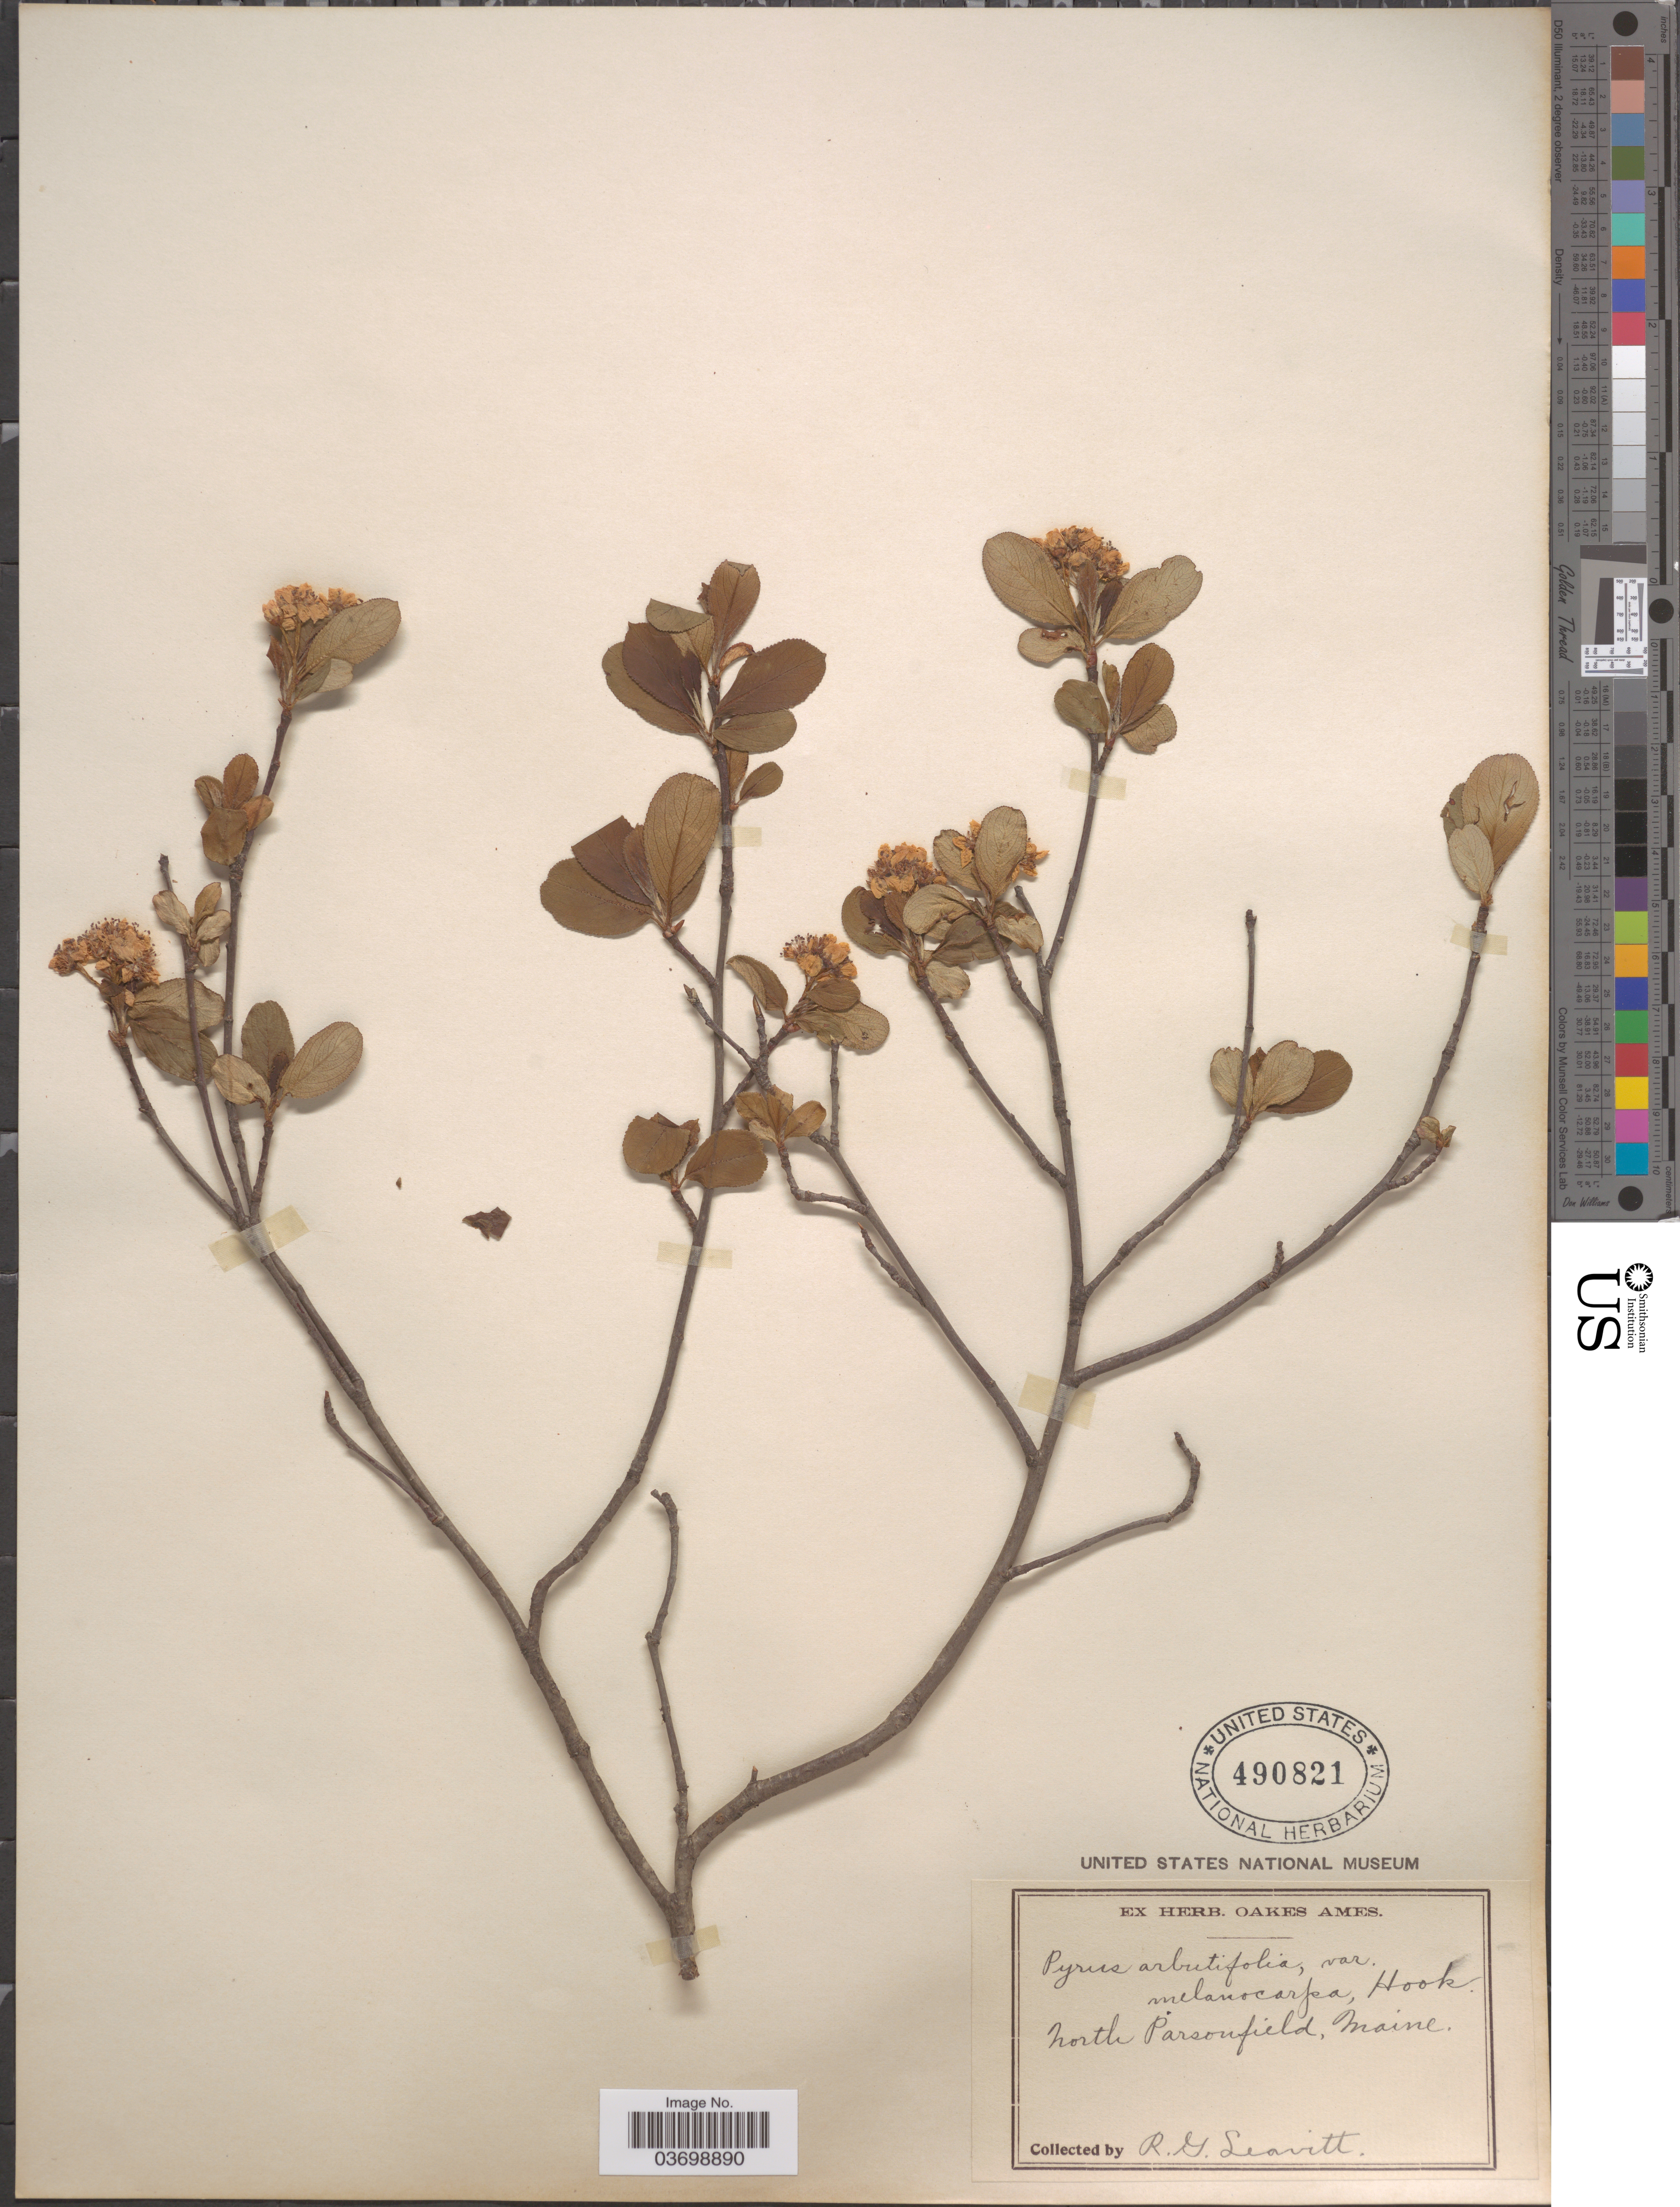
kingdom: Plantae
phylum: Tracheophyta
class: Magnoliopsida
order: Rosales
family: Rosaceae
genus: Aronia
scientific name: Aronia melanocarpa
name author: (Michx.) Elliott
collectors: R. G. Leavitt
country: United States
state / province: Maine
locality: North Parsonfield.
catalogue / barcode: US 490821